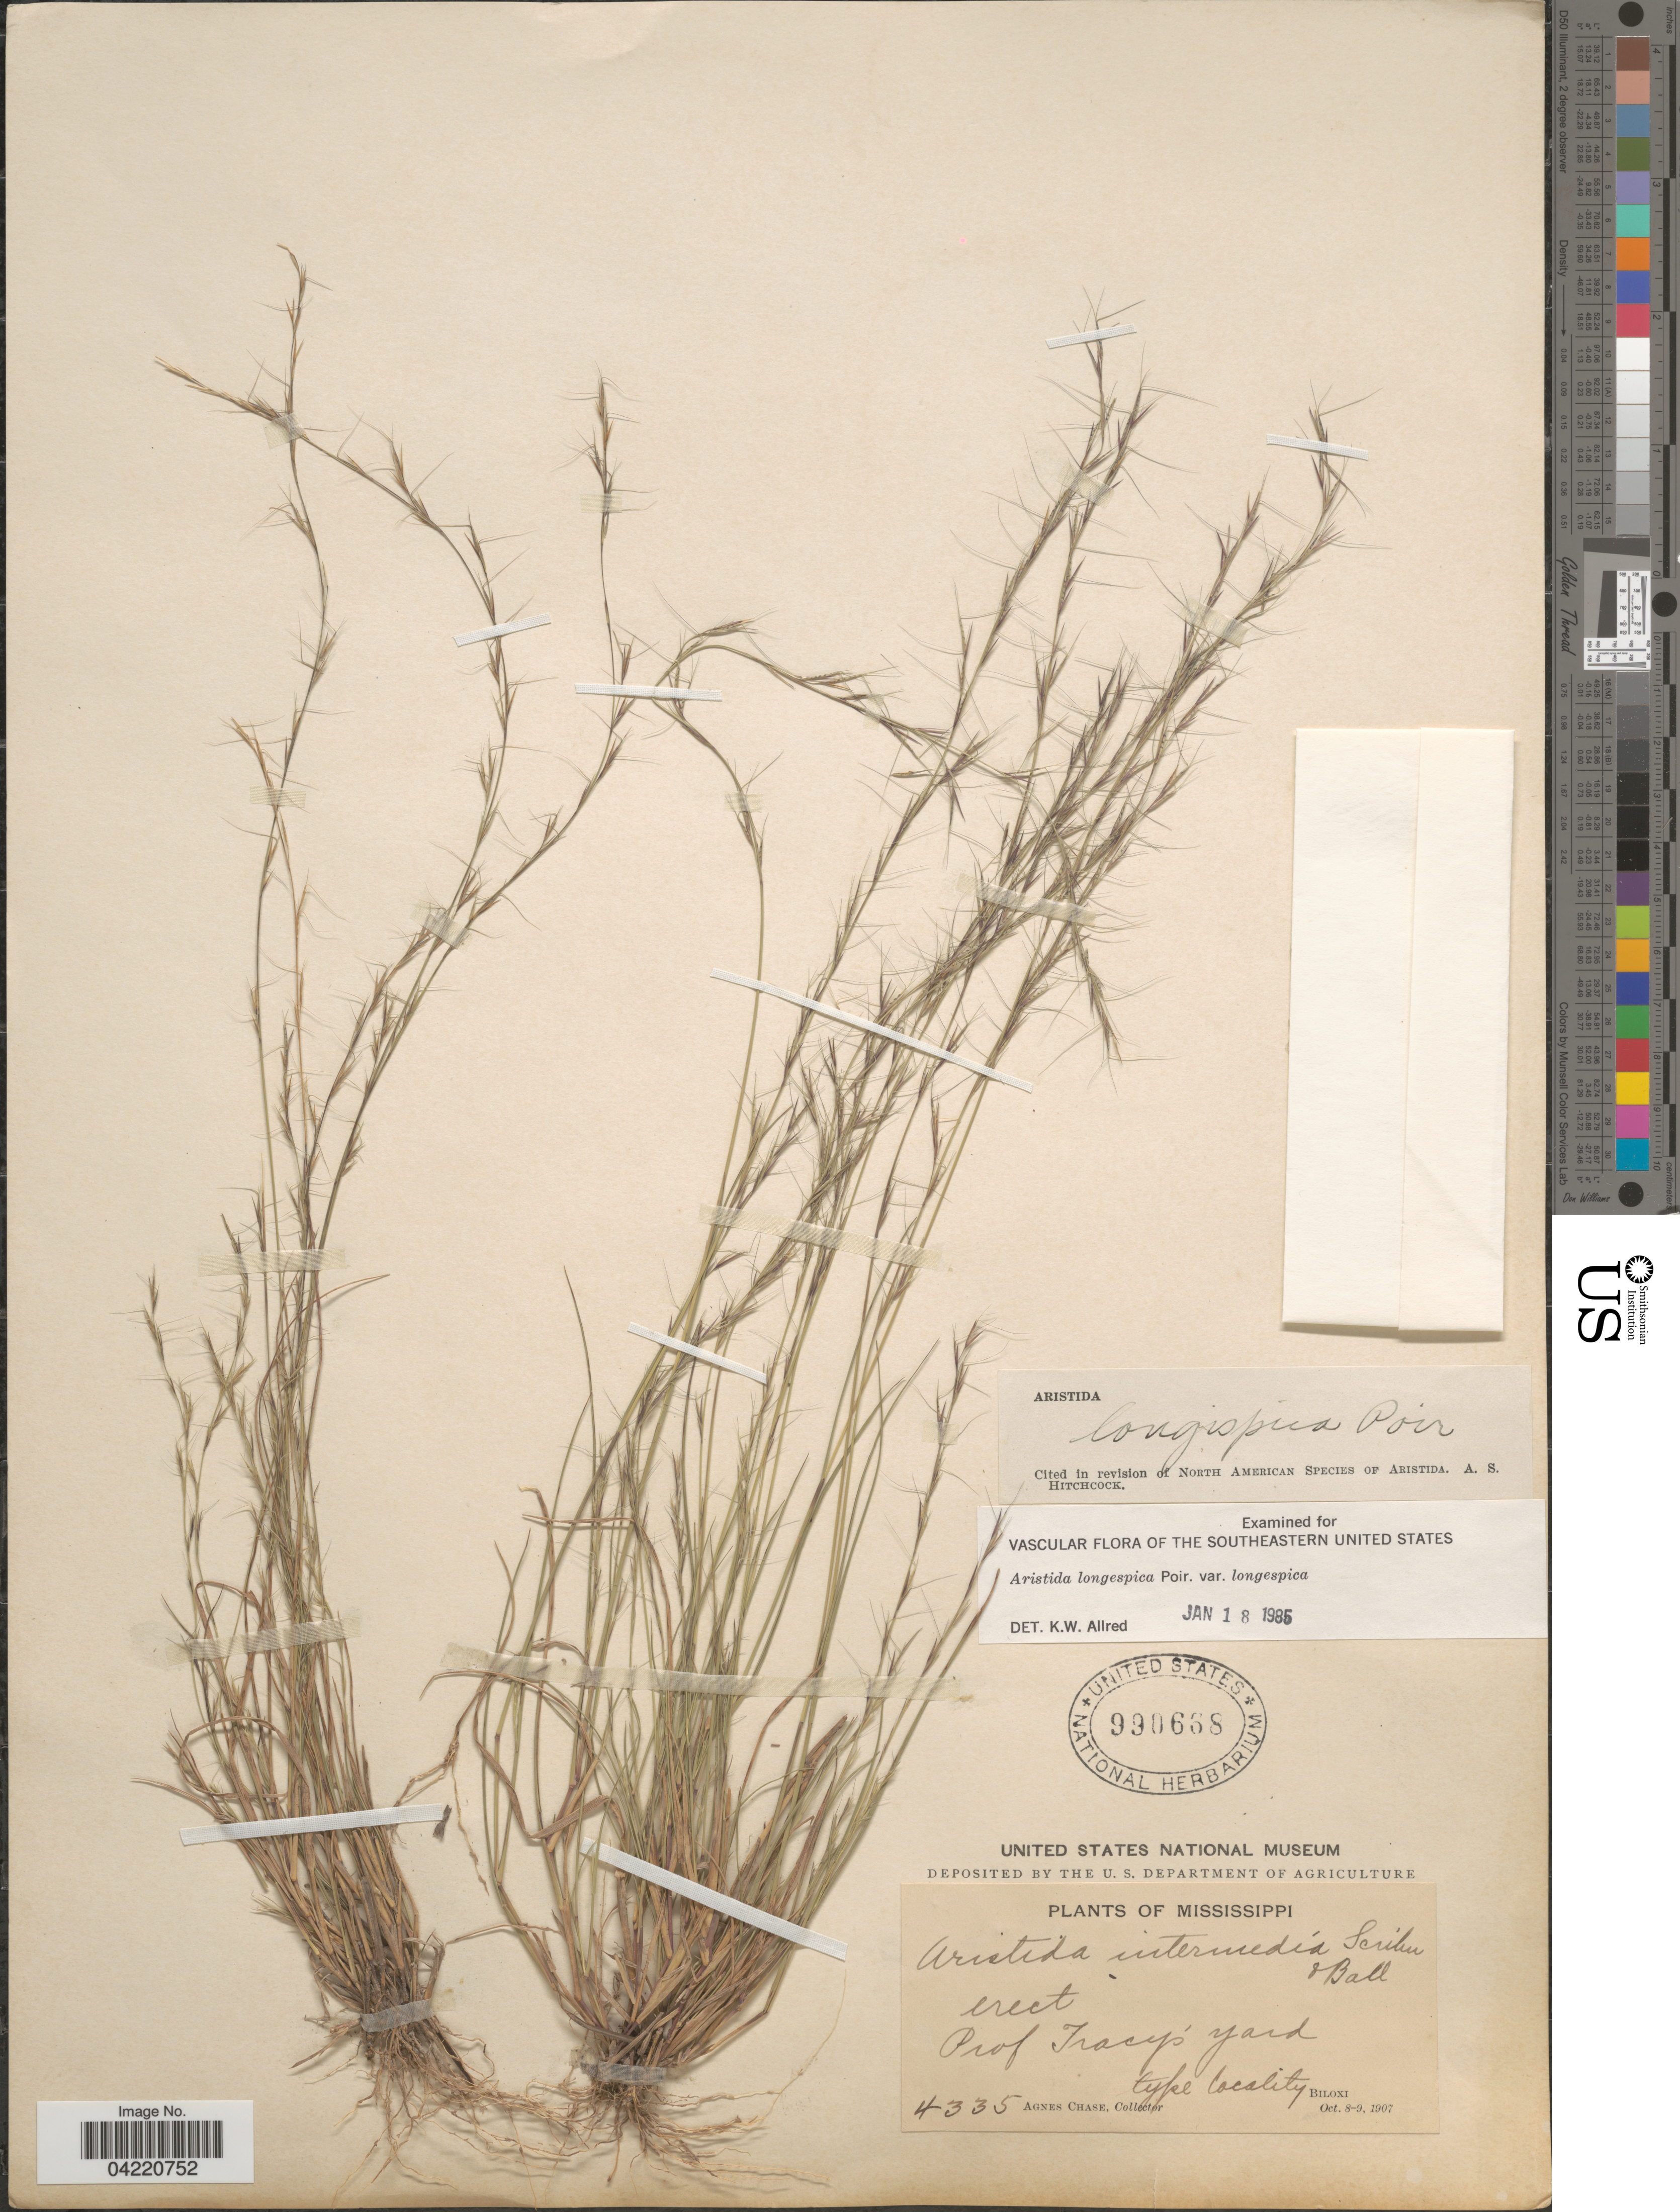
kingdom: Plantae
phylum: Tracheophyta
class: Liliopsida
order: Poales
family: Poaceae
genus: Aristida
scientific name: Aristida longespica var. longespica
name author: Poir.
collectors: A. Chase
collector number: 4335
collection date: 1907-10-02/1907-10-09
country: United States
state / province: Mississippi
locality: Prof Tracy's yard. Biloxi.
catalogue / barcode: US 990638